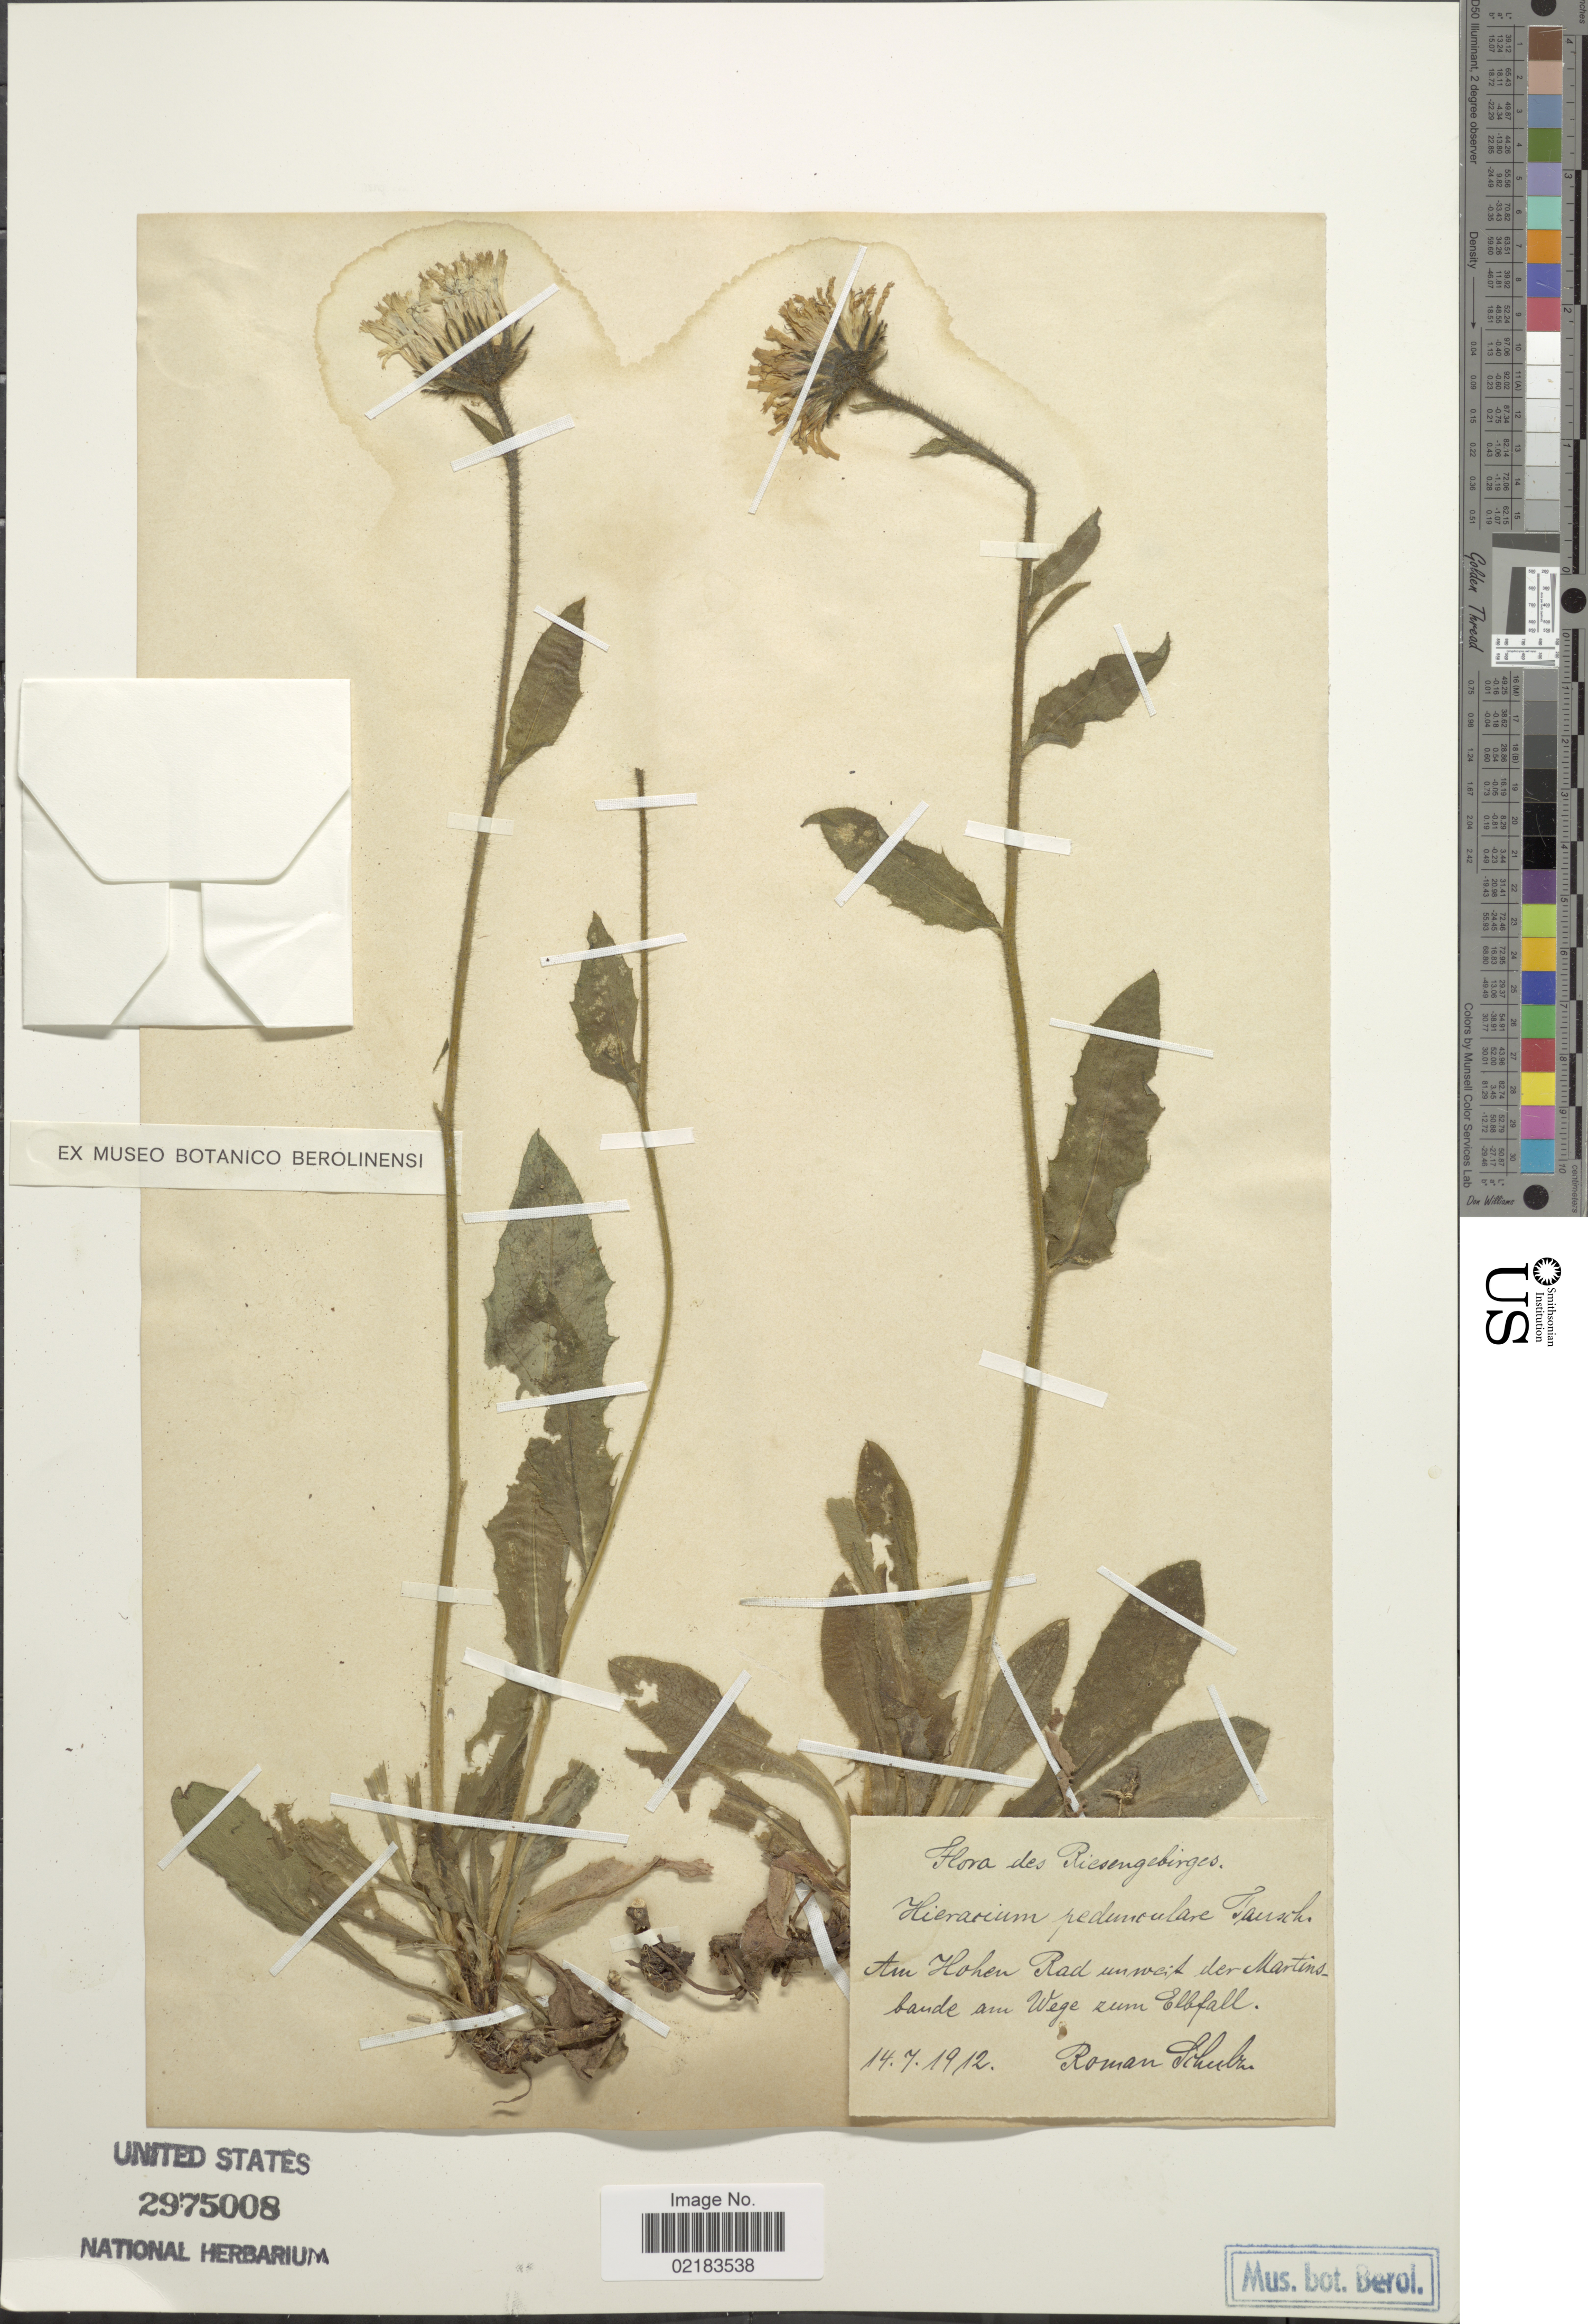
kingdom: Plantae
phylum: Tracheophyta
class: Magnoliopsida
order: Asterales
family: Asteraceae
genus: Hieracium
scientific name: Hieracium pedunculare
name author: R. Uechtr.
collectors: R. Schulz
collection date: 1912-07-14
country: Czechia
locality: Des Riesengebirges, Am Hohen Rad umwet der Martins bande am Wege zum [interpreted] Elbfall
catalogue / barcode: US 2975008